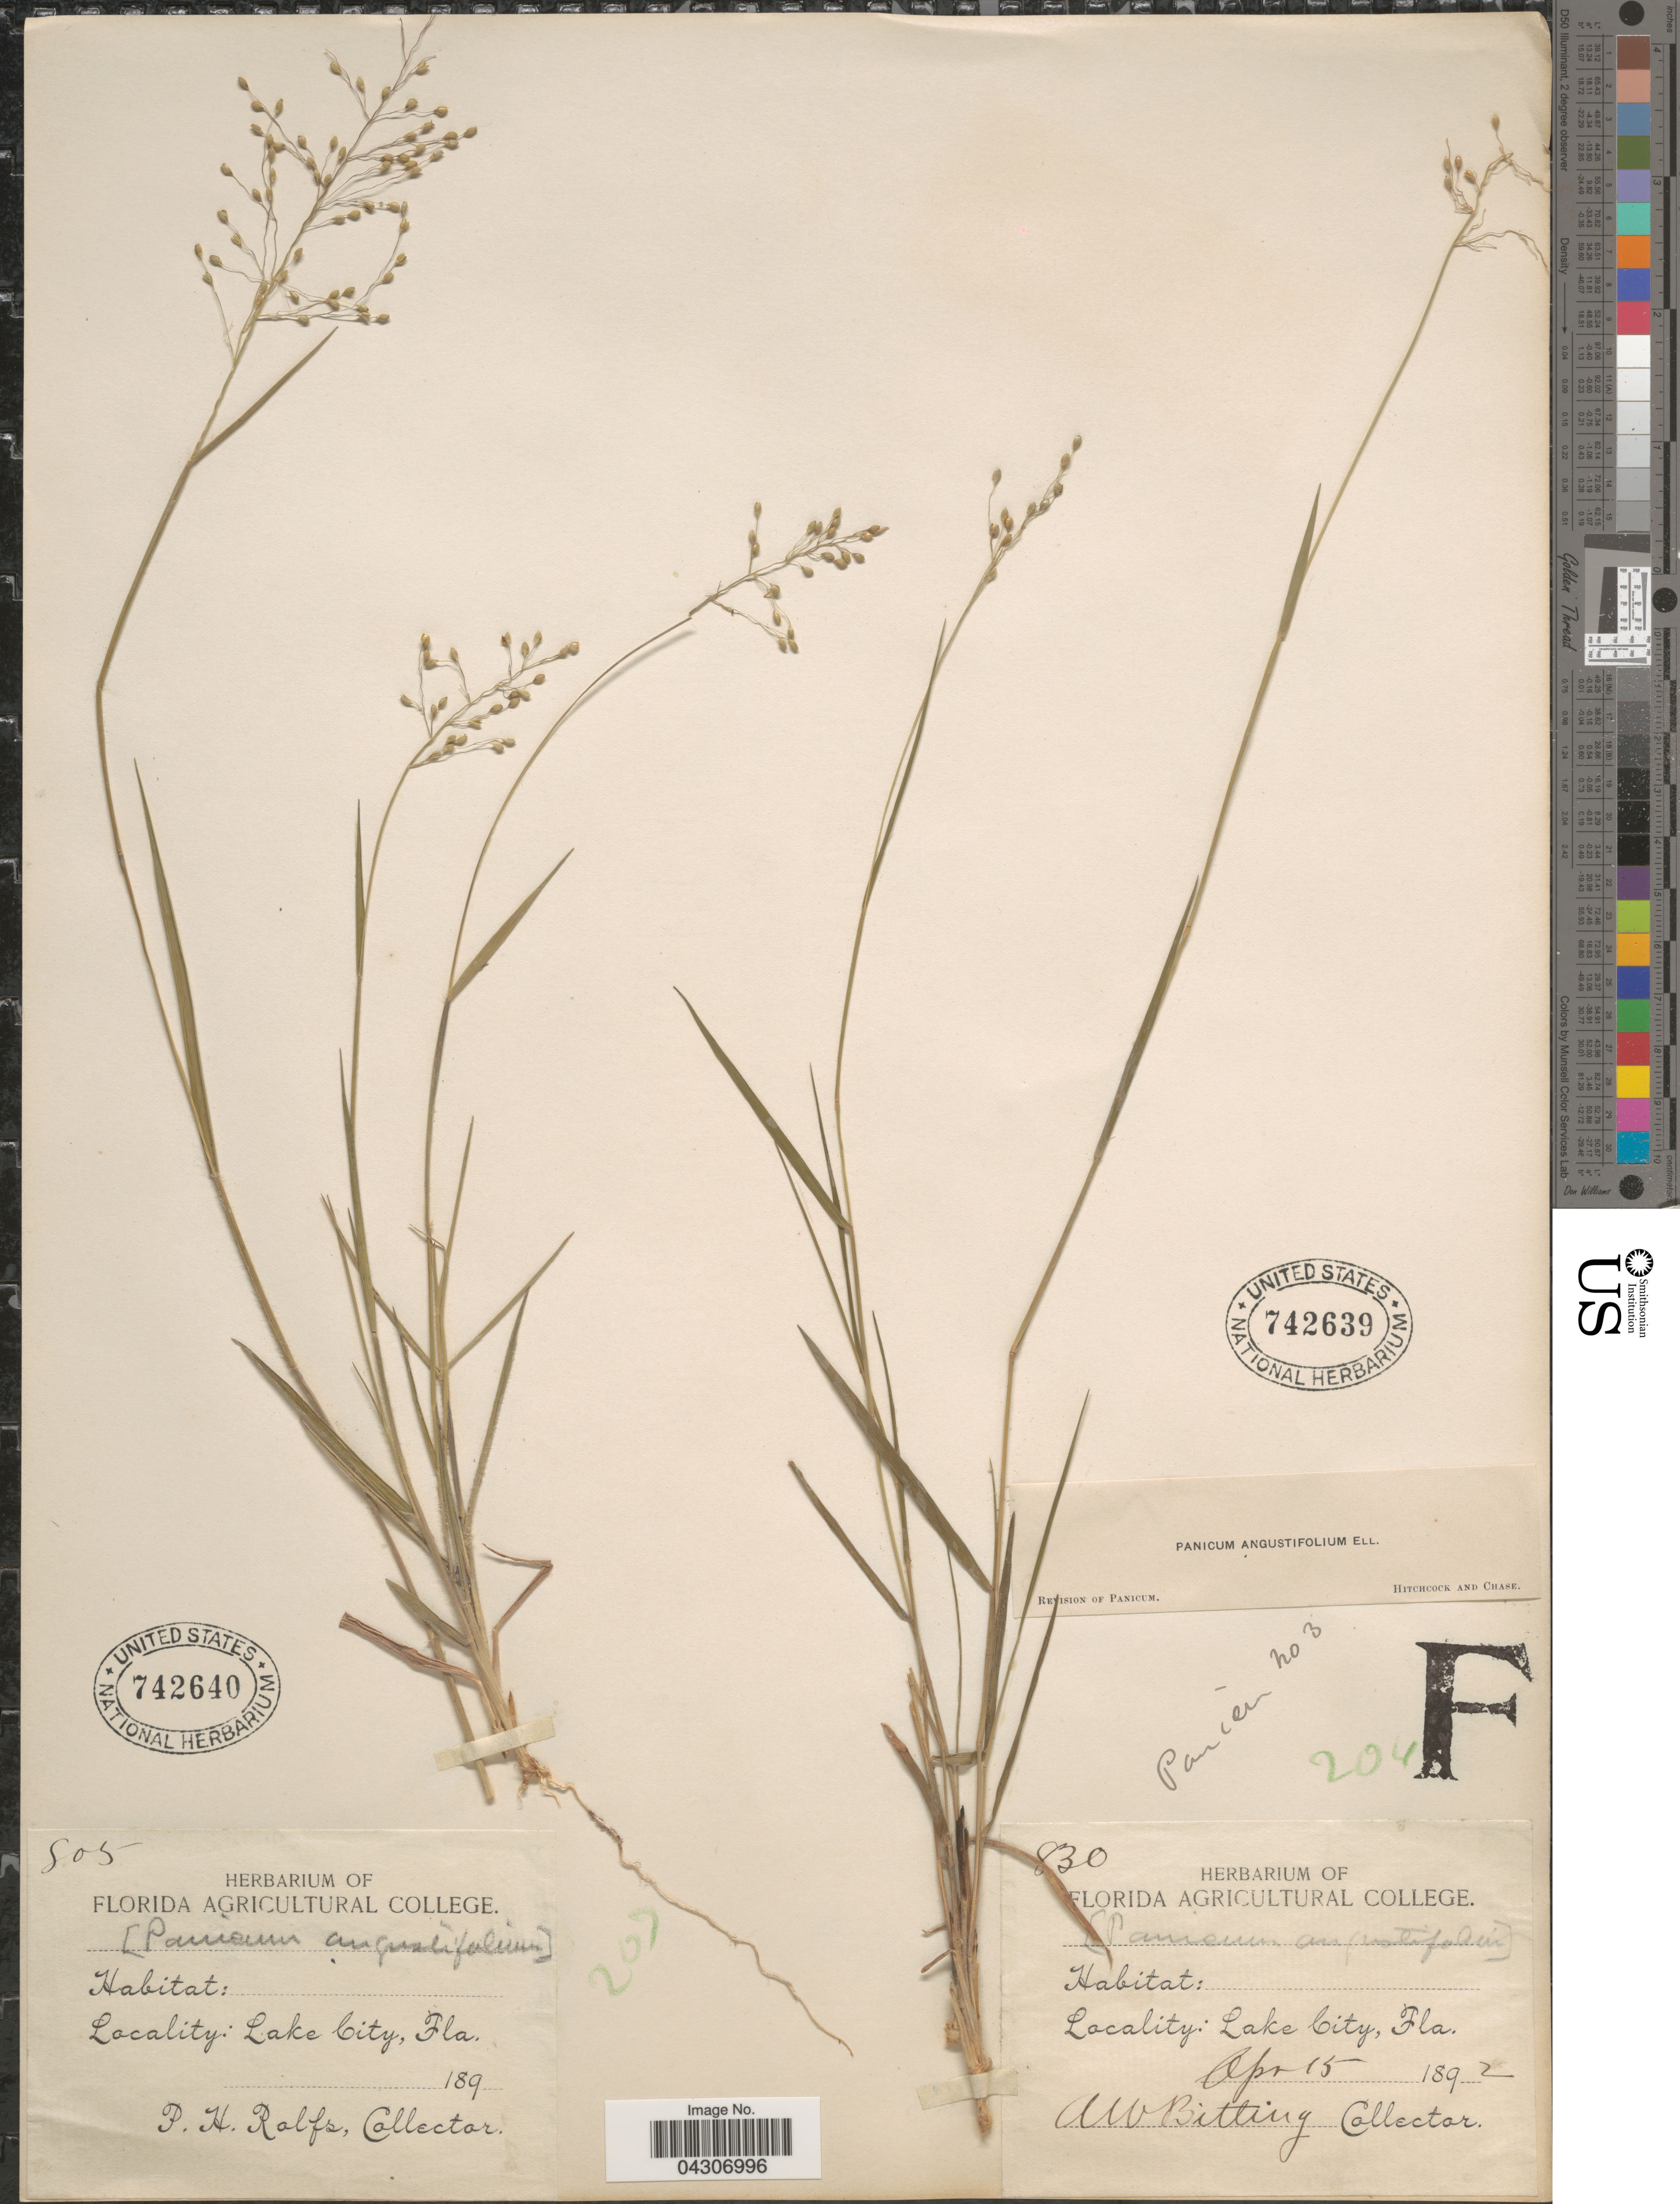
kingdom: Plantae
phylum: Tracheophyta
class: Liliopsida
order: Poales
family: Poaceae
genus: Dichanthelium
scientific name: Dichanthelium aciculare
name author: (Desv. ex Poir.) Gould & C.A. Clark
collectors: P. H. Rolfs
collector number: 805*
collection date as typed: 189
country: United States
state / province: Florida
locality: Lake City.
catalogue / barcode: US 742640